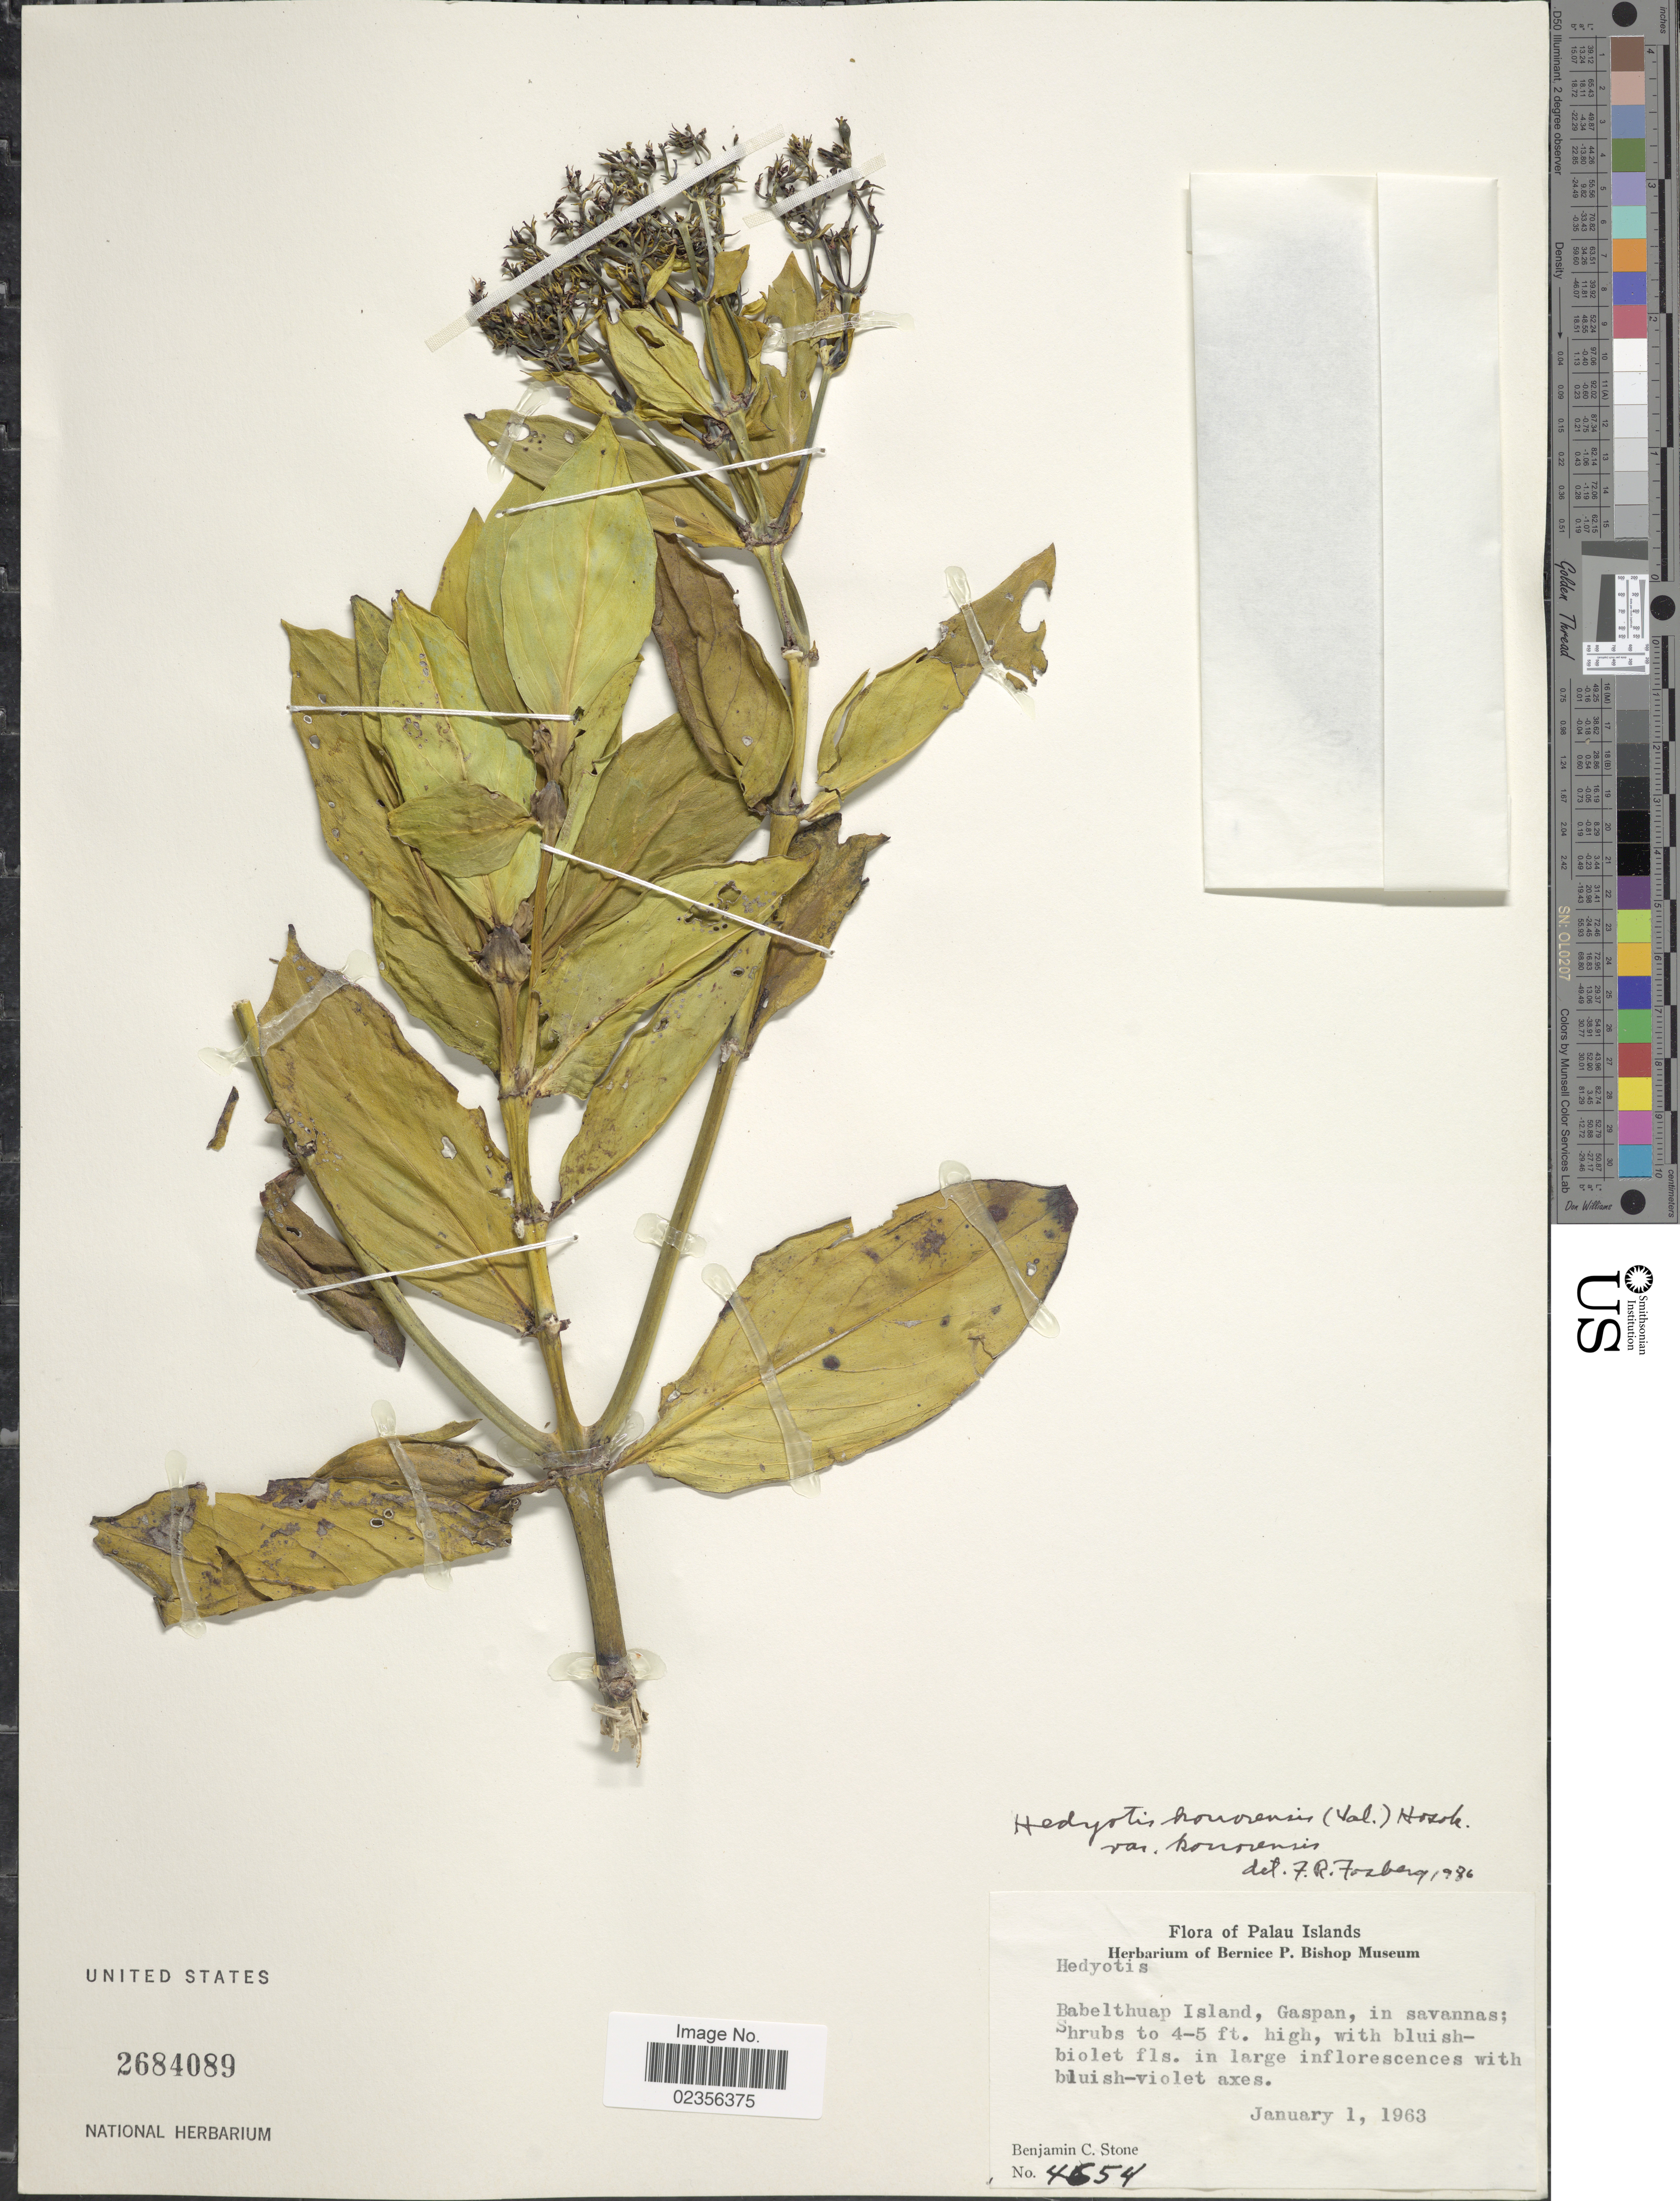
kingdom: Plantae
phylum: Tracheophyta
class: Magnoliopsida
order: Gentianales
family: Rubiaceae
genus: Hedyotis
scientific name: Hedyotis korrorensis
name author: Hosok.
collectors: B. C. Stone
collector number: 4654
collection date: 1963-01-01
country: Palau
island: Babeldaob [Babelthuap]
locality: Palau Islands, Babelthaup Island, Gaspan, in savannas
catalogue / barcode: US 2684089